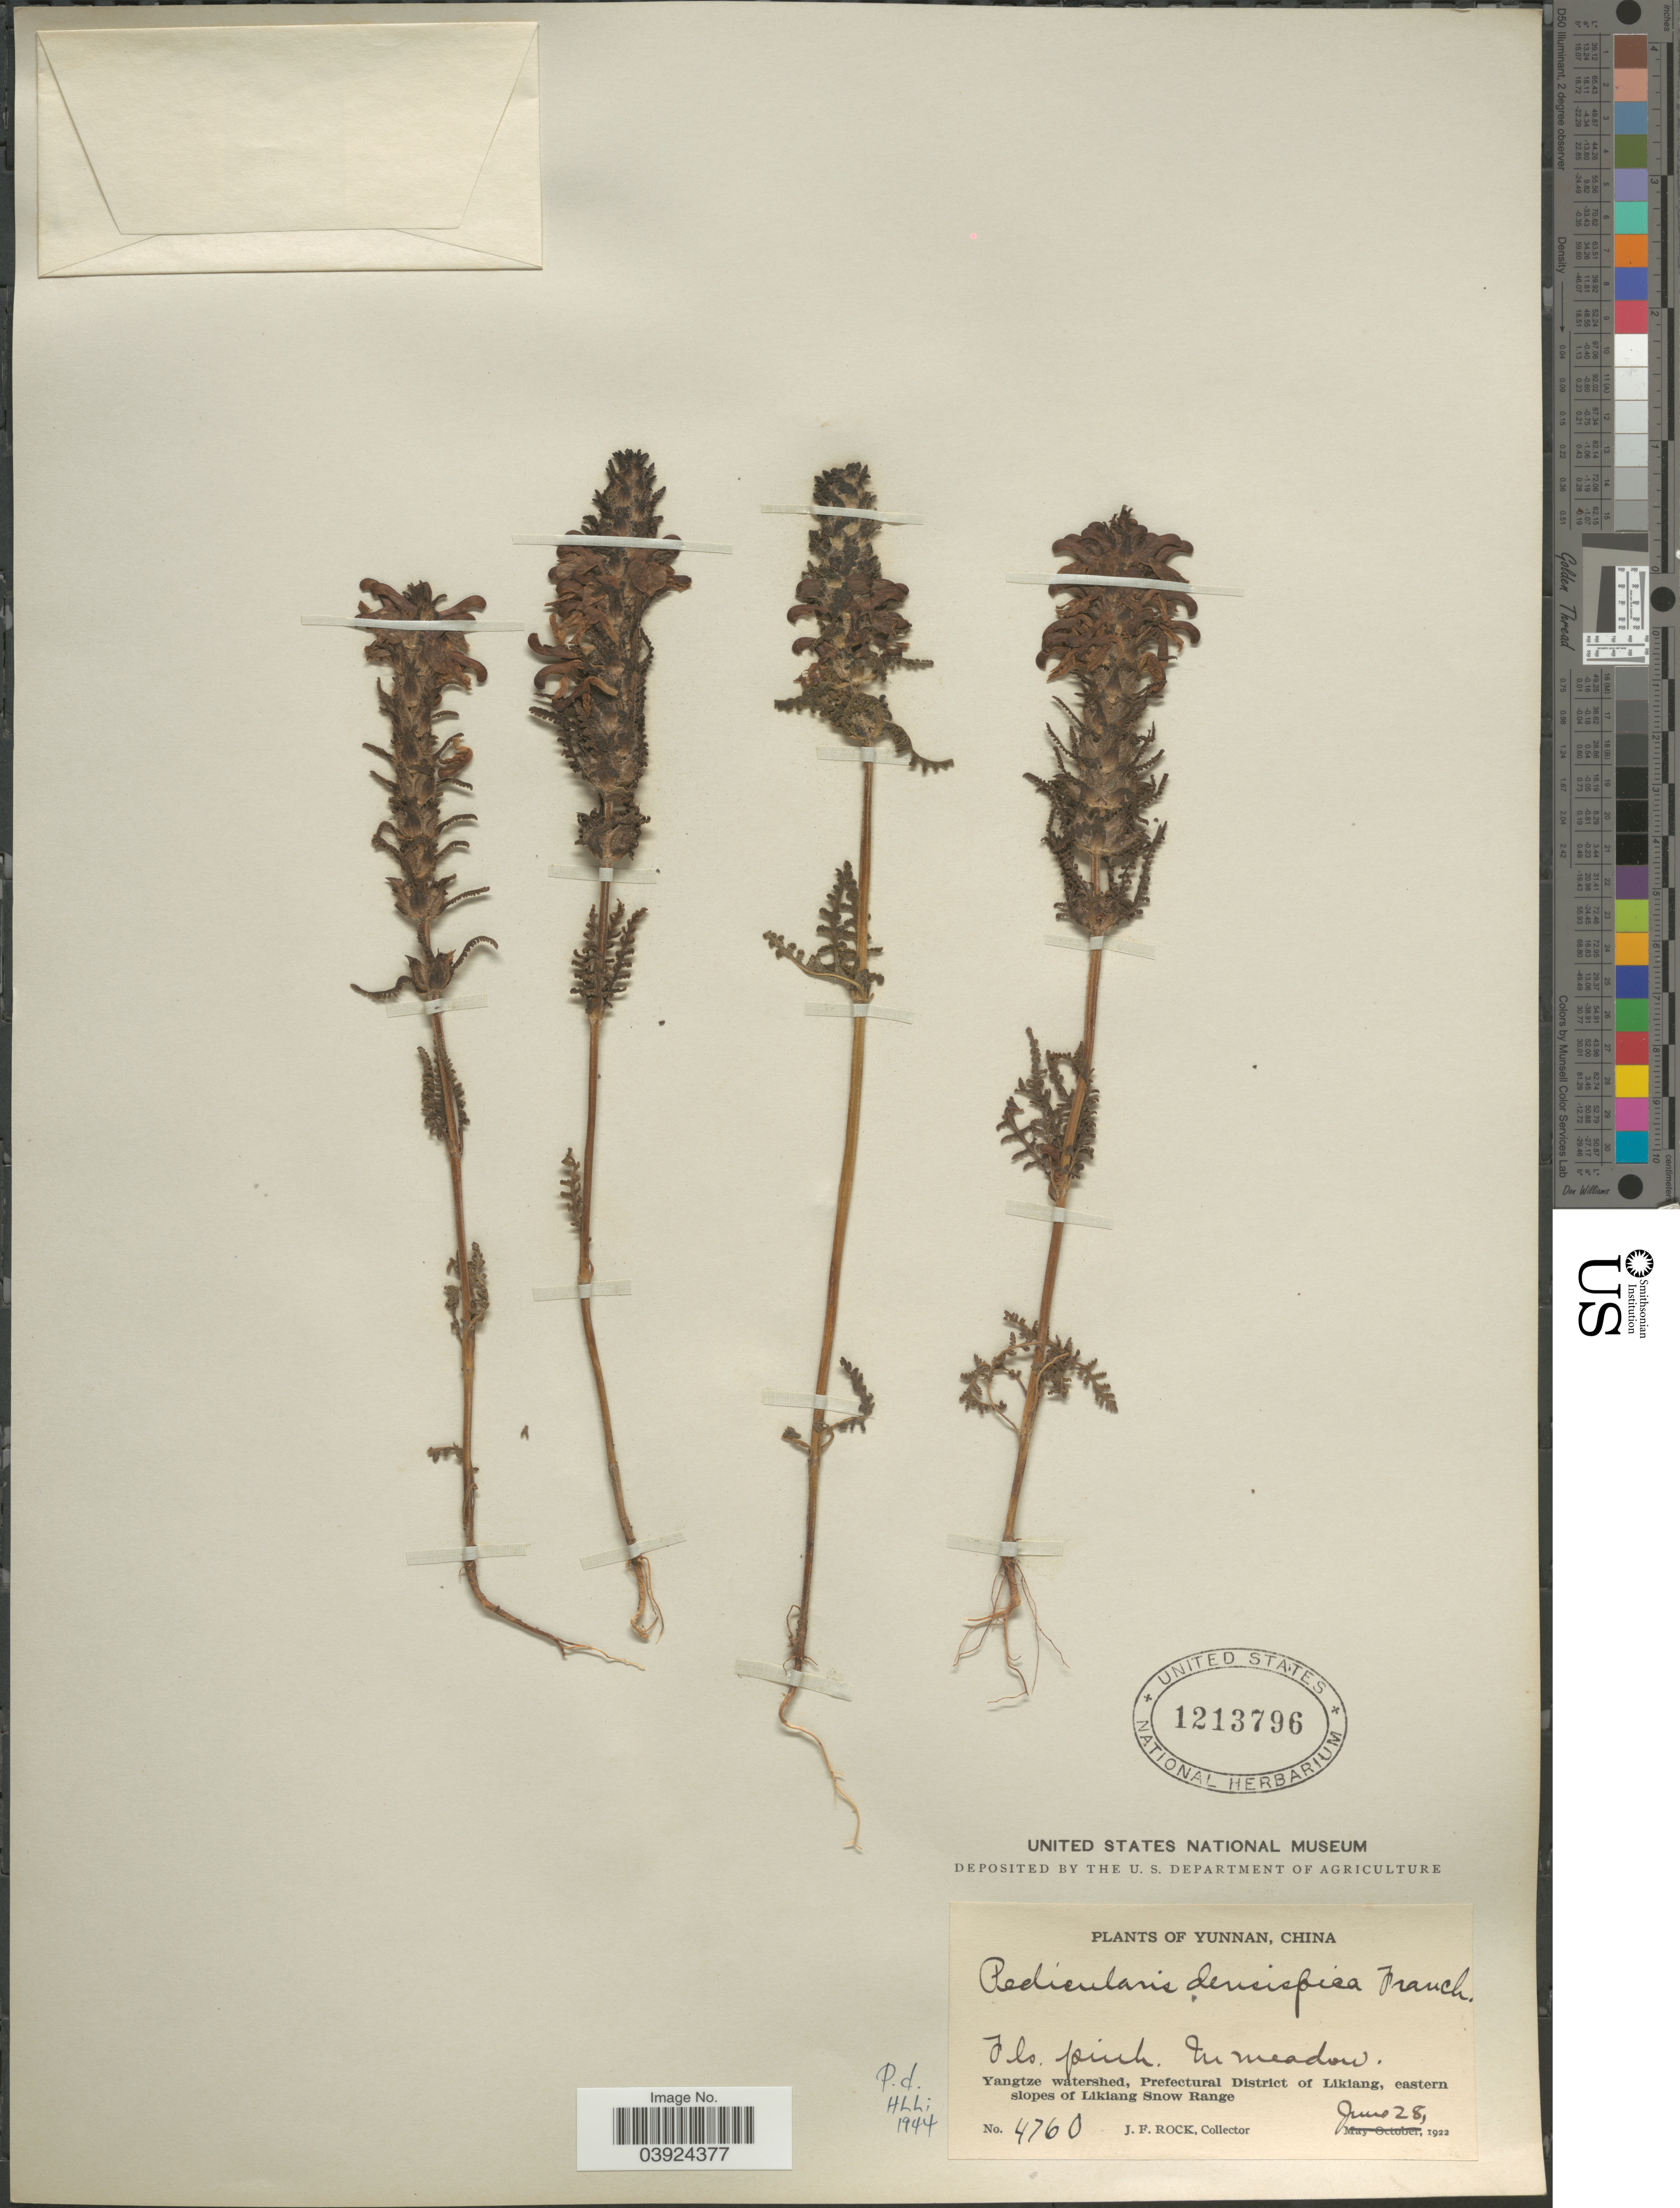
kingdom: Plantae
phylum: Tracheophyta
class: Magnoliopsida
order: Lamiales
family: Orobanchaceae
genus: Pedicularis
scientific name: Pedicularis densispica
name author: Franch. ex Maxim.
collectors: J. Rock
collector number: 4760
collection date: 1922-06-28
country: China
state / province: Yunnan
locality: Yangtze watershed, Prefectural District of Likiang, eastern slopes of Likiang Snow Range.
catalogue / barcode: US 1213796